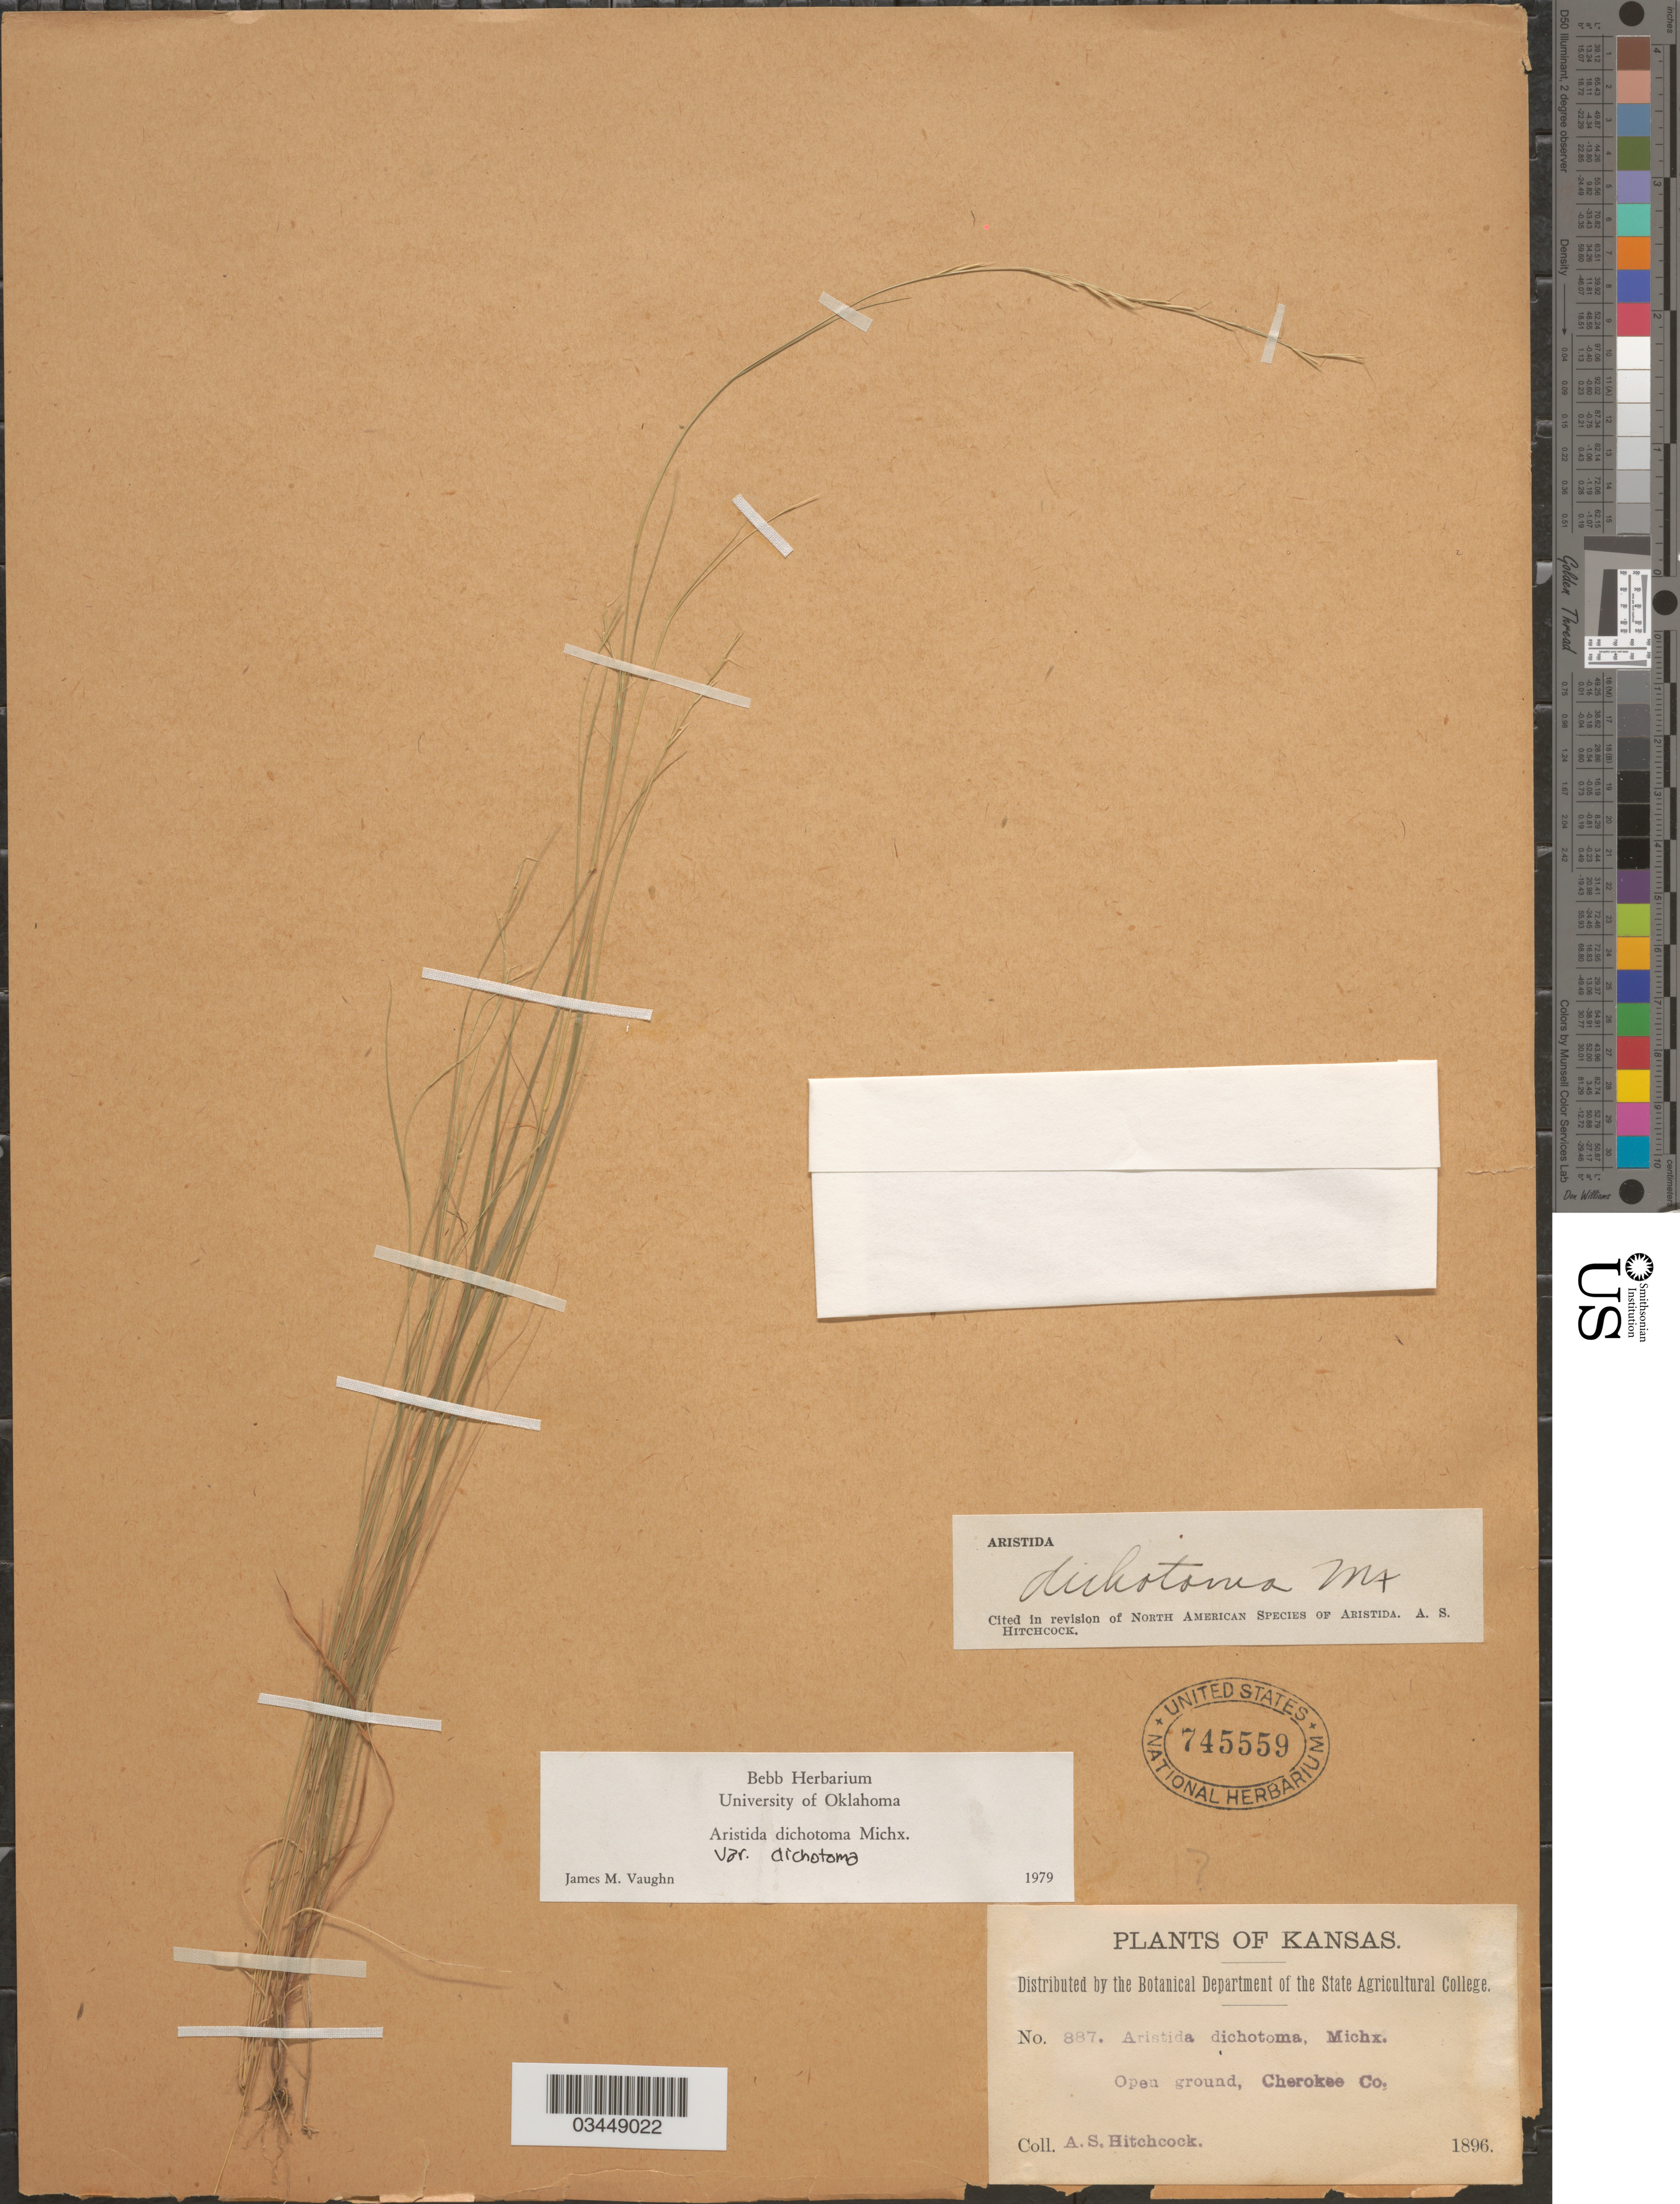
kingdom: Plantae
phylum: Tracheophyta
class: Liliopsida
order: Poales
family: Poaceae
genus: Aristida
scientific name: Aristida dichotoma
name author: Michx.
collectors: A. S. Hitchcock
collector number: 887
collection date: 1896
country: United States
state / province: Kansas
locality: Open ground, Cherokee Co.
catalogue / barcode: US 745559